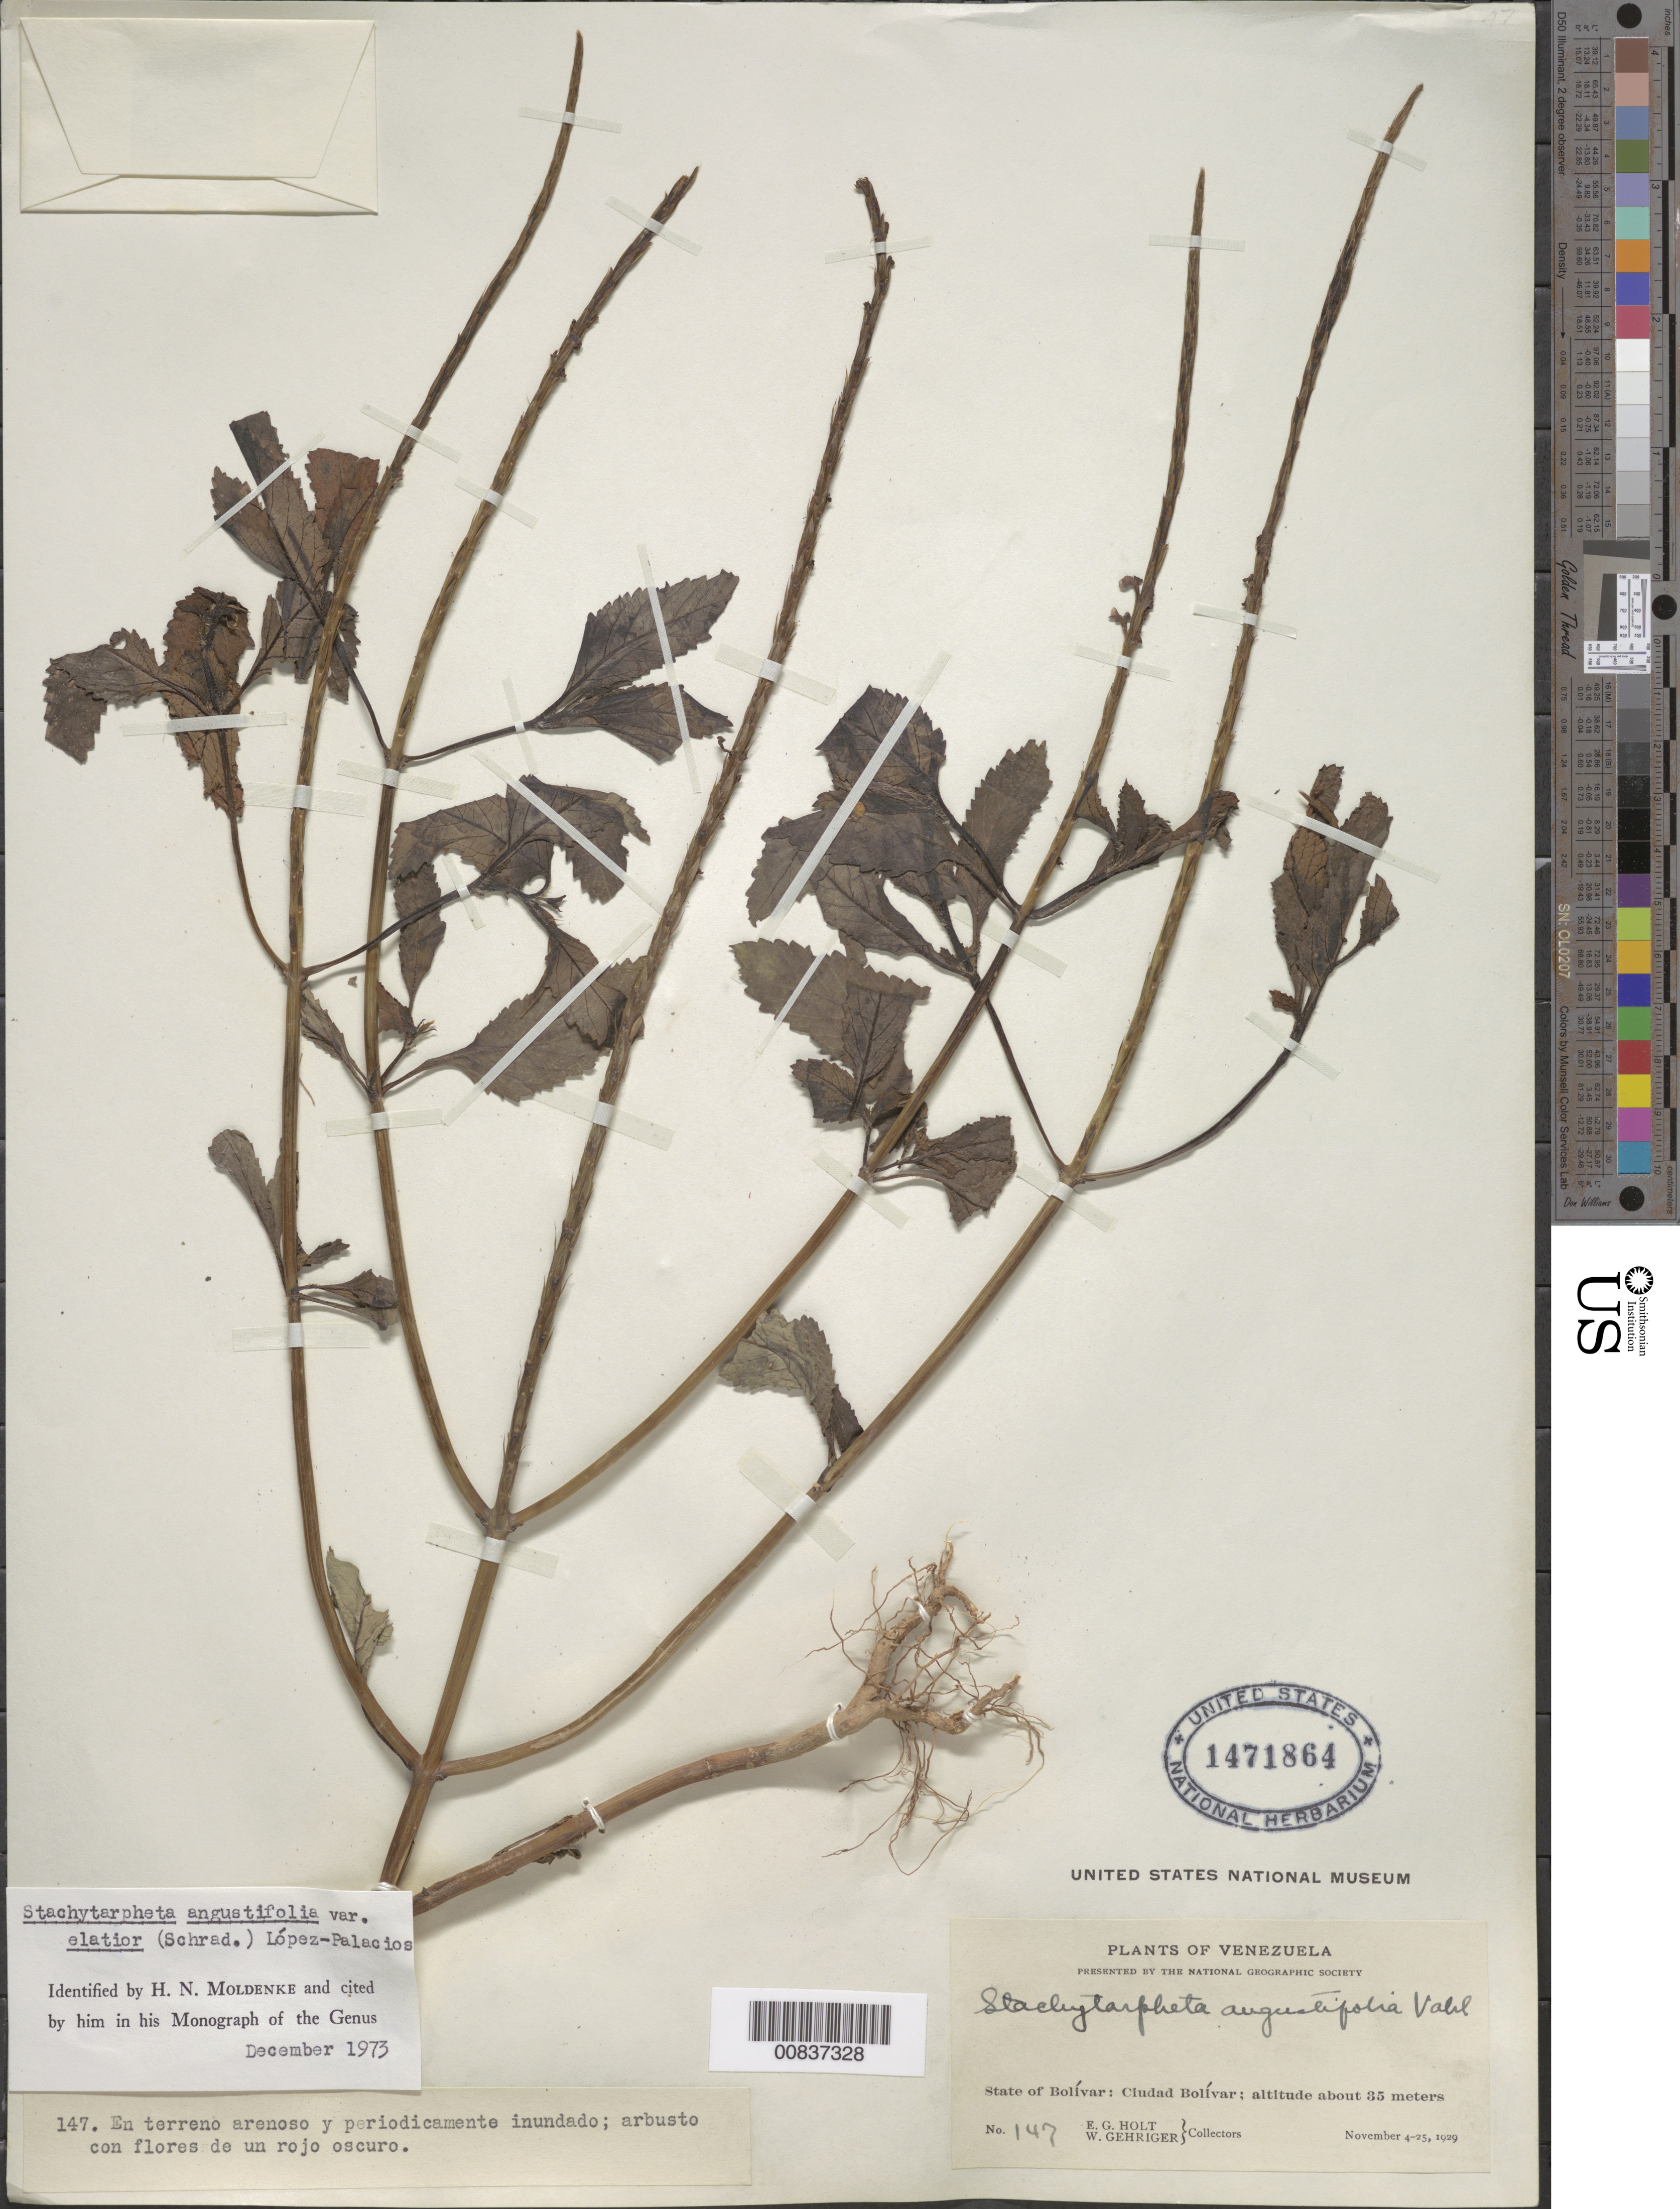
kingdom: Plantae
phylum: Tracheophyta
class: Magnoliopsida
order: Lamiales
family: Verbenaceae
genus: Stachytarpheta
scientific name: Stachytarpheta angustifolia var. elatior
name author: Schrad.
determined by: Moldenke, H. N.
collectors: E. Holt & W. Gehriger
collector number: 147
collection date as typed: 4-Nov-29 to 25-Nov-29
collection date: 1929-11-04/1929-11-25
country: Venezuela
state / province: Bolívar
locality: Ciudad Bolívar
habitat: Terreno arenoso y periodicamente inundado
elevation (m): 35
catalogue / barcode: US 1471864